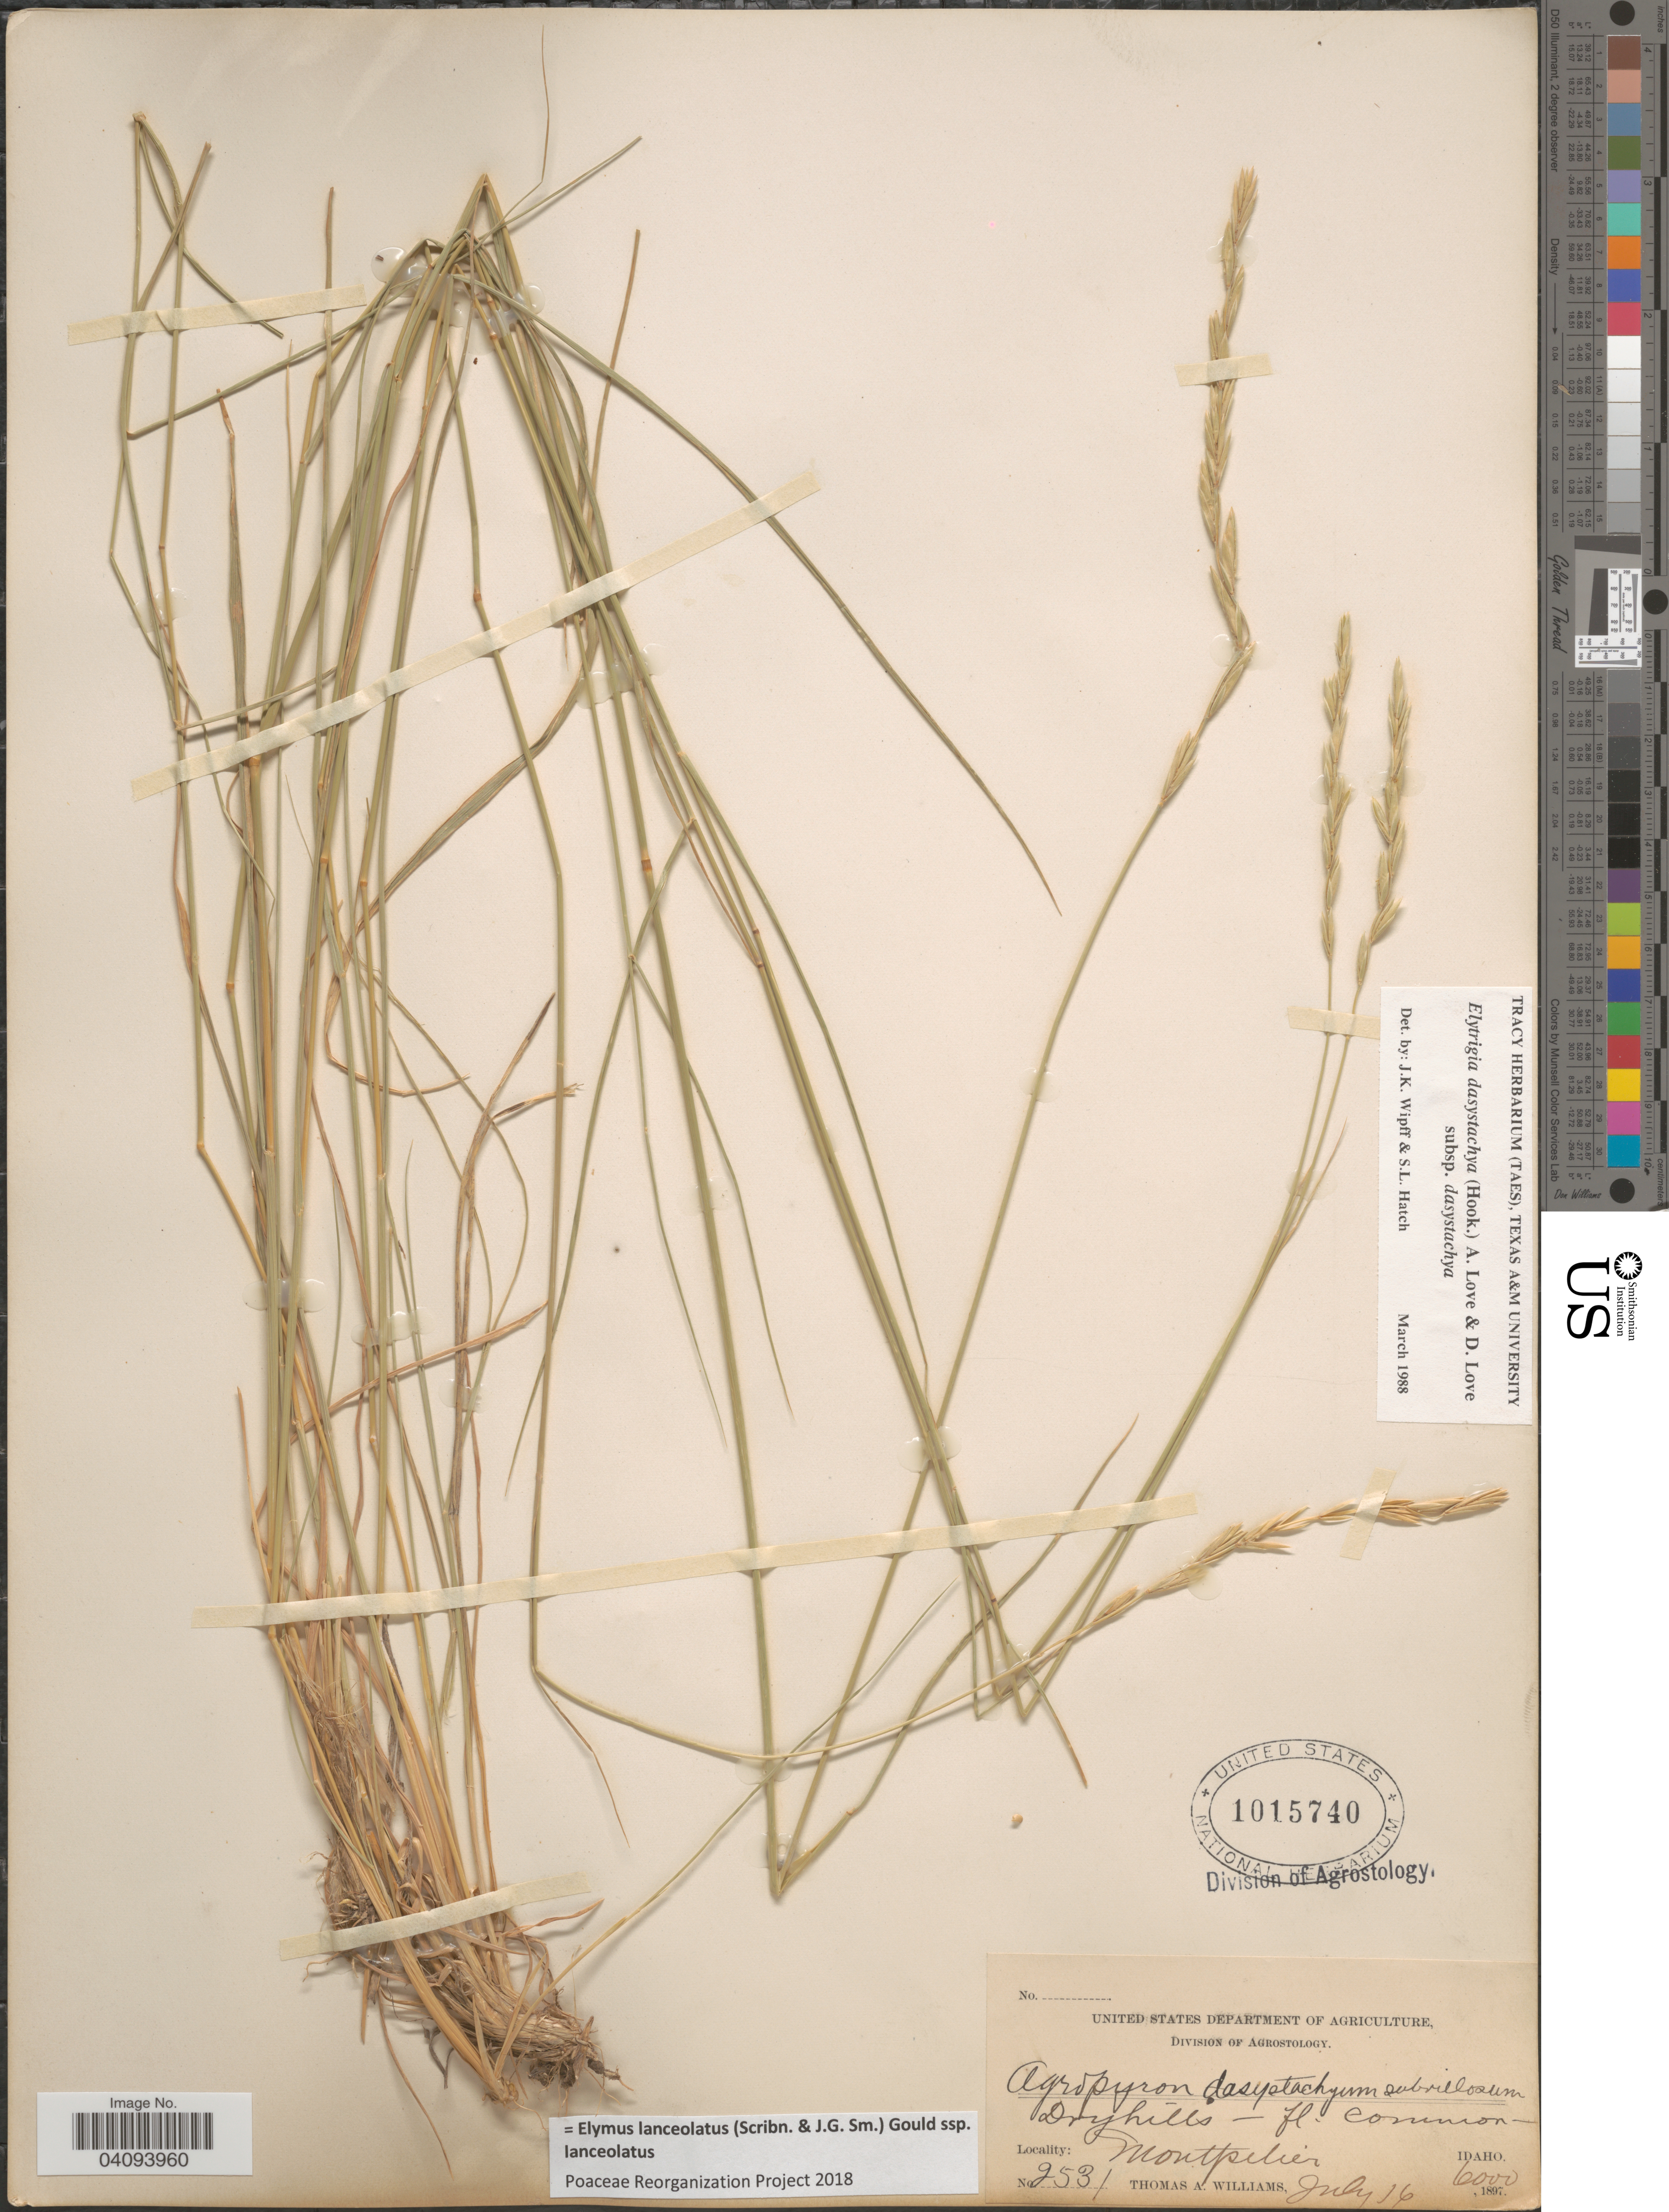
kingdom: Plantae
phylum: Tracheophyta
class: Liliopsida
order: Poales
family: Poaceae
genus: Elymus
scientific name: Elymus lanceolatus subsp. lanceolatus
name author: (Scribn. & J.G. Sm.) Gould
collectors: T. A. Williams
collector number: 2531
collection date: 1897-07-16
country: United States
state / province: Idaho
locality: Montpelier.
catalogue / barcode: US 1015740